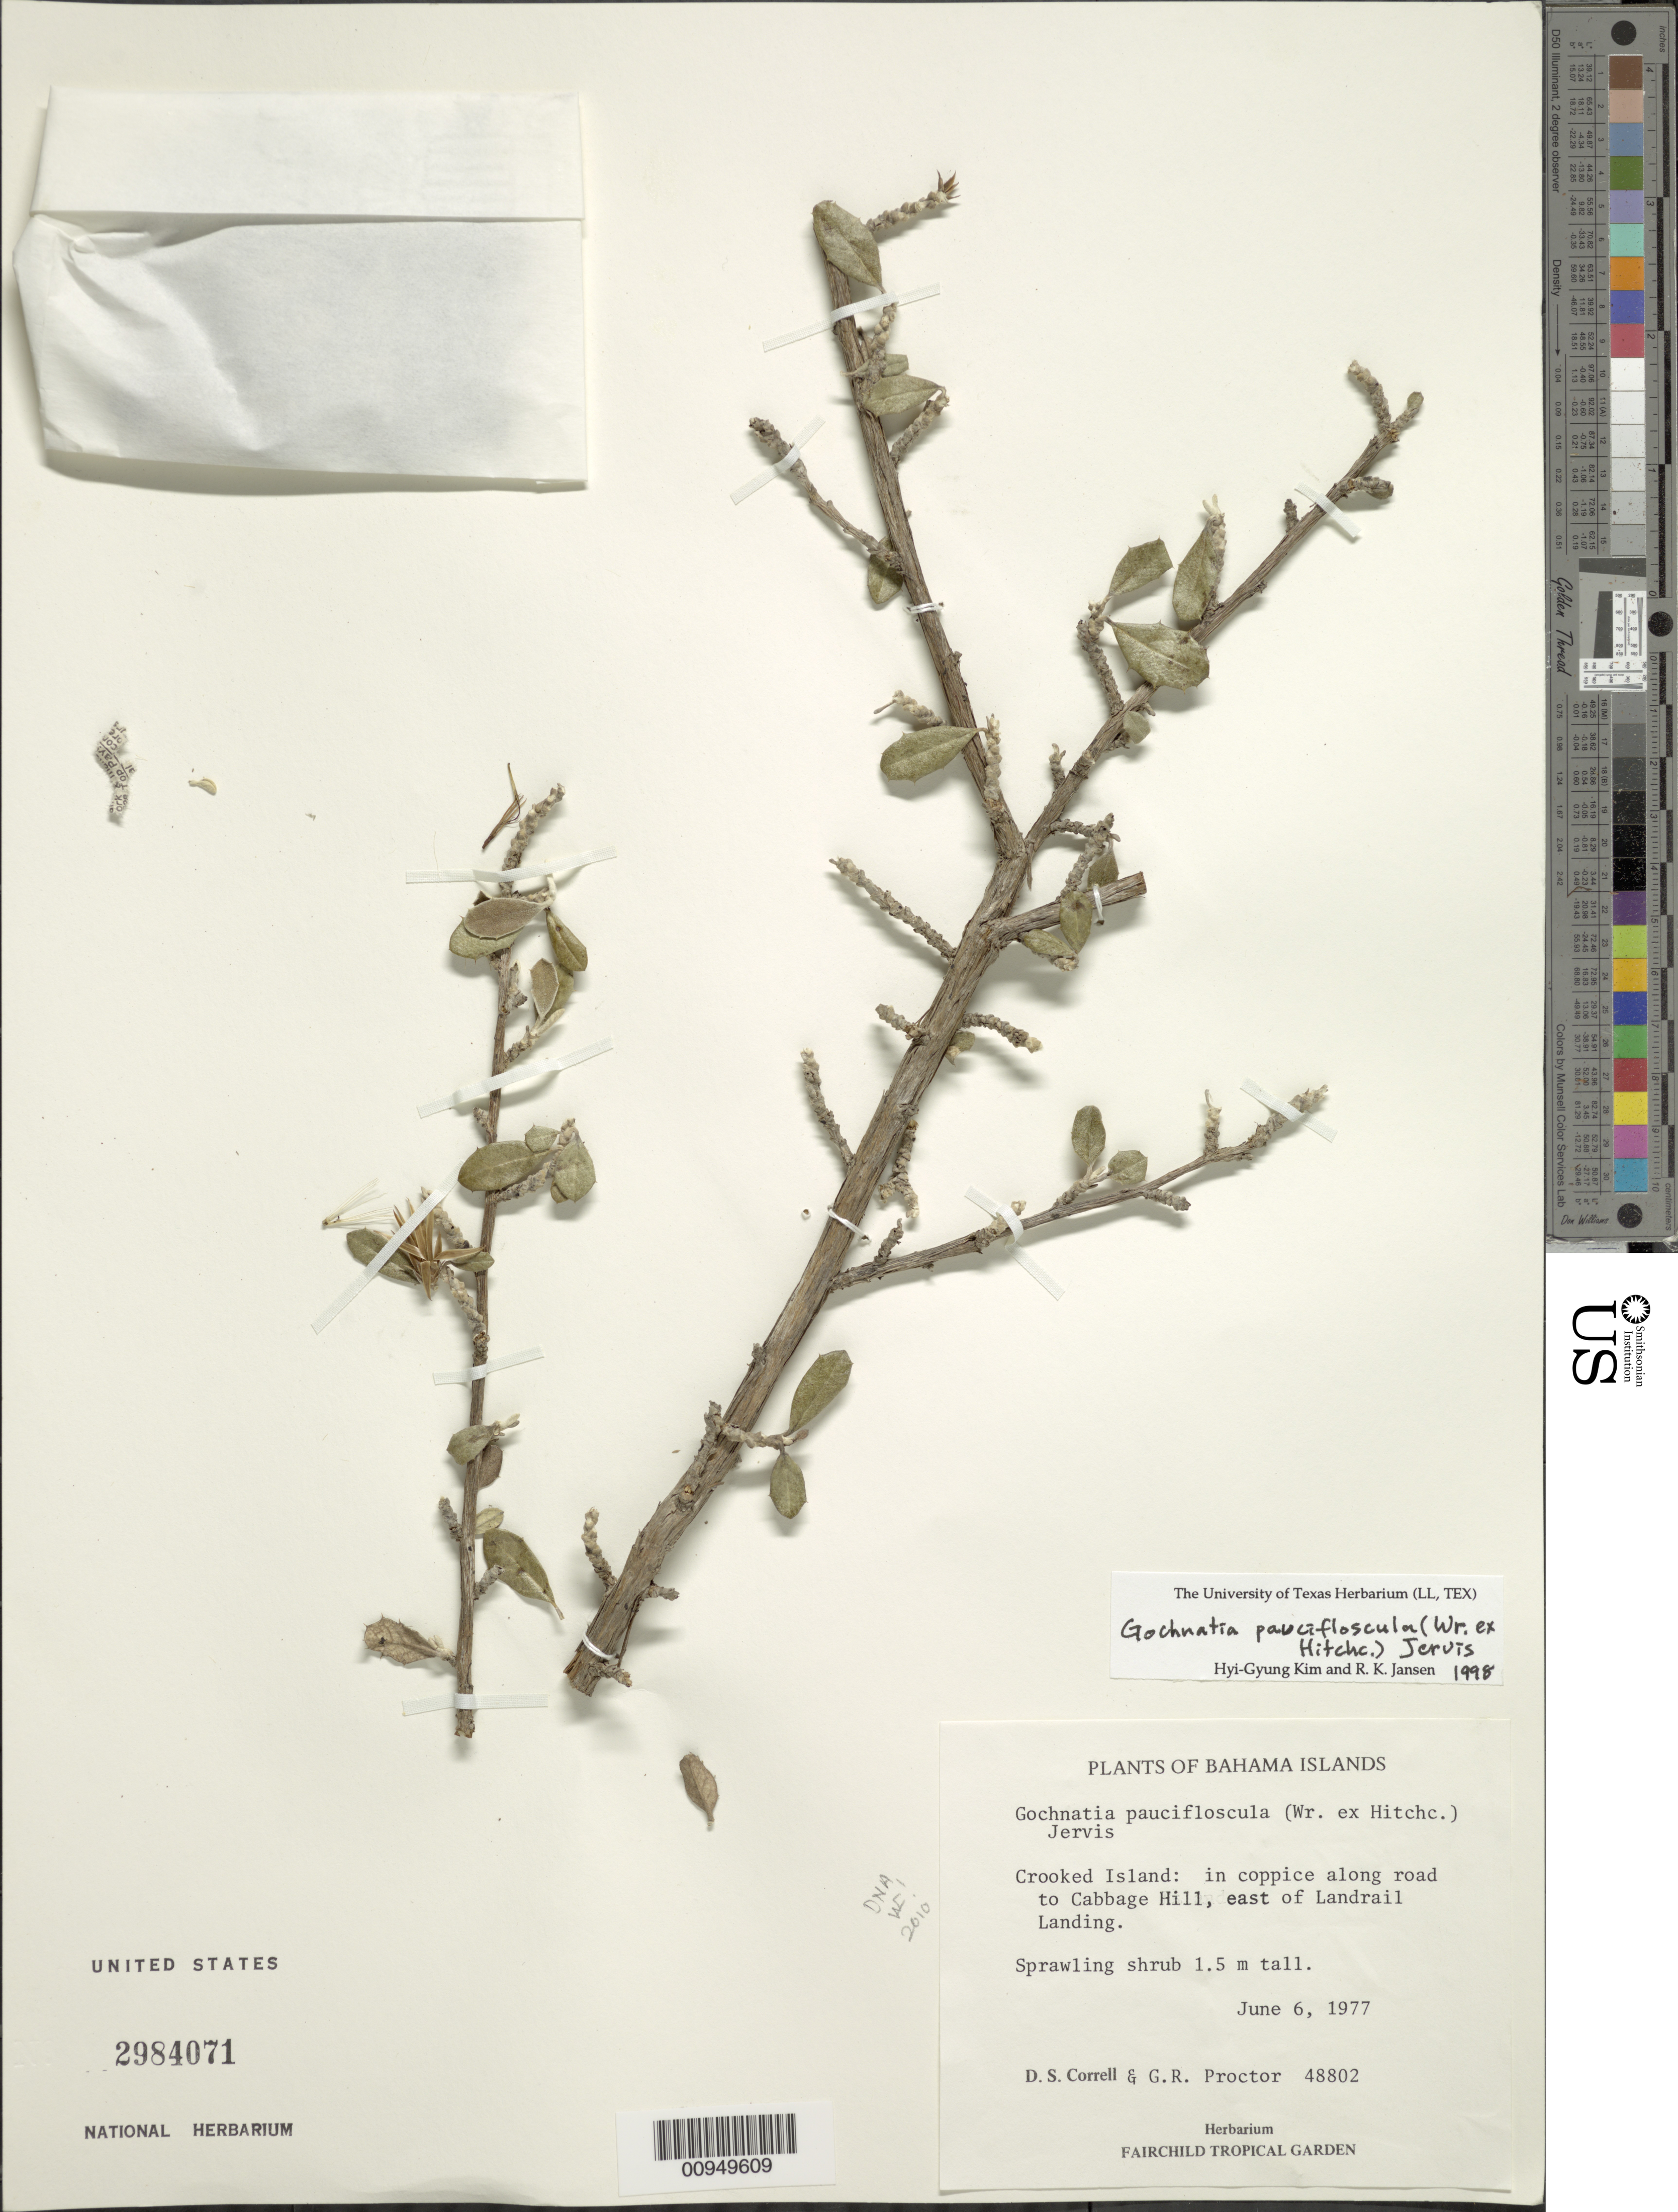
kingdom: Plantae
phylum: Tracheophyta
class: Magnoliopsida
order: Asterales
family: Asteraceae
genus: Anastraphia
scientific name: Anastraphia pauciflosculosa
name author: C. Wright ex Hitchc.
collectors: D. S. Correll & G. R. Proctor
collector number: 48802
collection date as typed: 06 Jun 1977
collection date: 1977-06-06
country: Bahamas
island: Crooked Island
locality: Road to Cabbage Hill, E of Landrail Landing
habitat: In coppice along road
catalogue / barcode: US 2984071